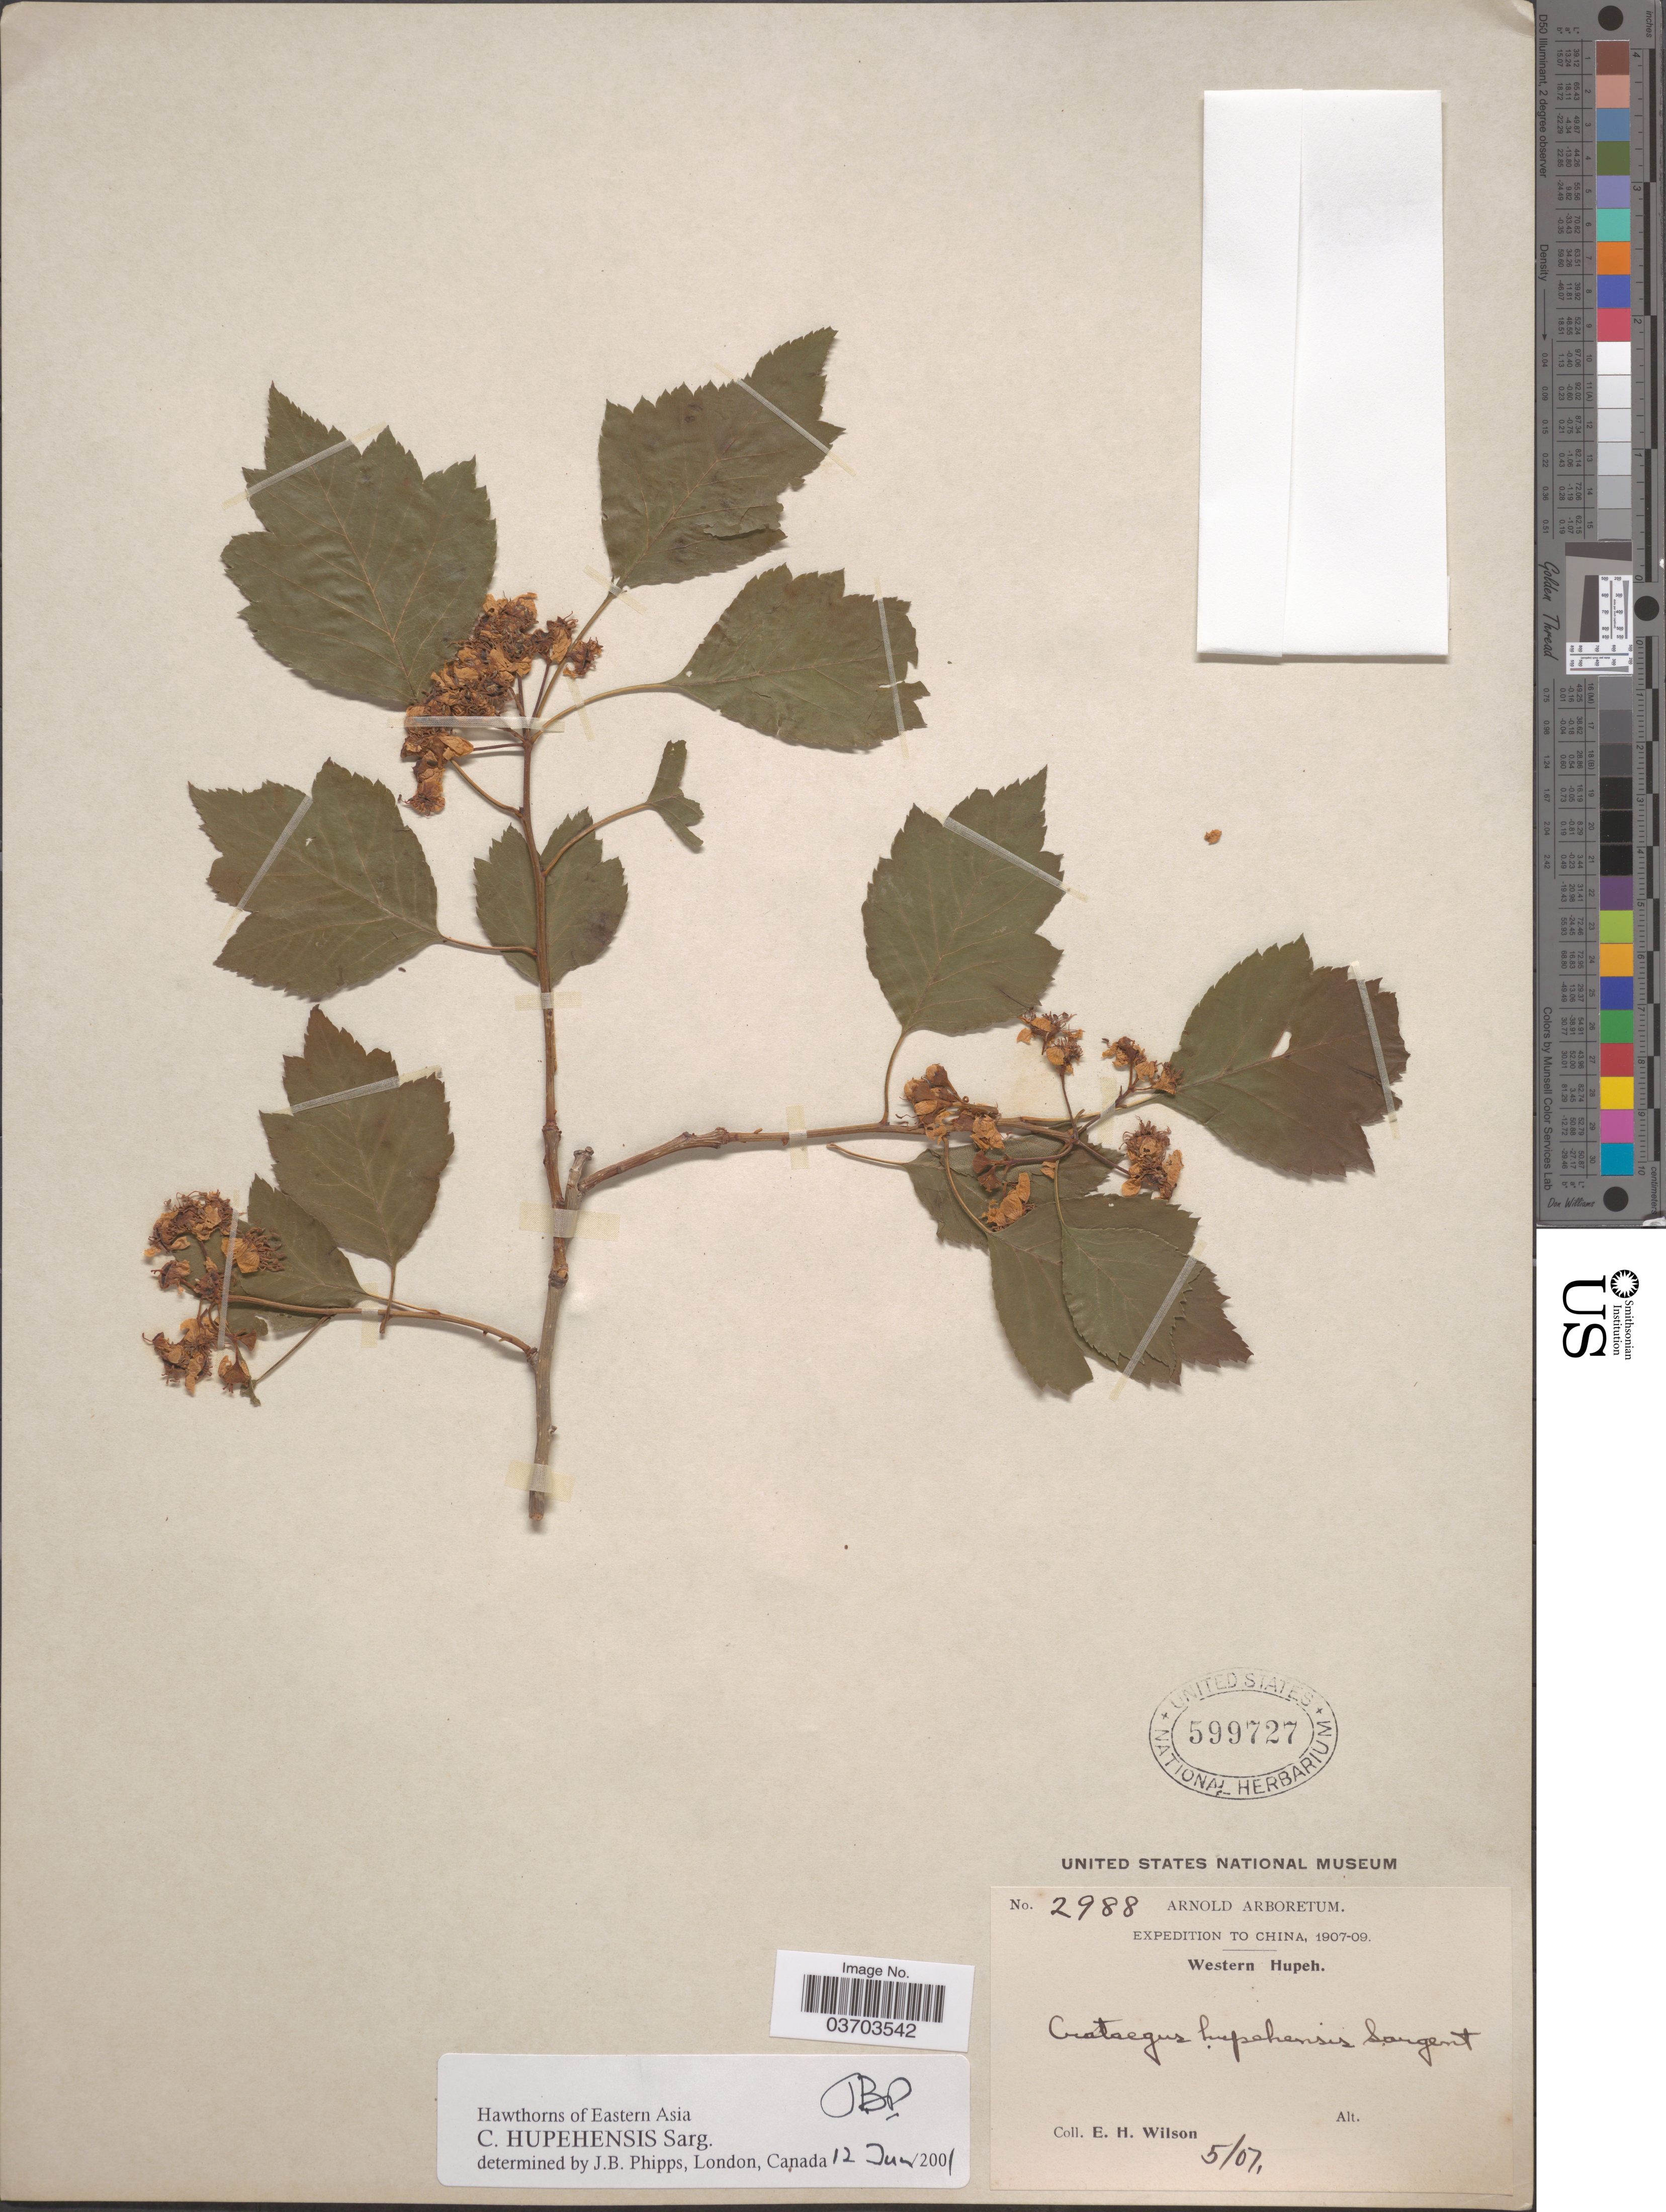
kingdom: Plantae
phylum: Tracheophyta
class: Magnoliopsida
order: Rosales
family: Rosaceae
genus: Crataegus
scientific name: Crataegus hupehensis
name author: Sarg.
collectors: E. Wilson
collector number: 2988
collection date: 1907-05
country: China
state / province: Hubei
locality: Western Hupeh.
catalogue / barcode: US 599727